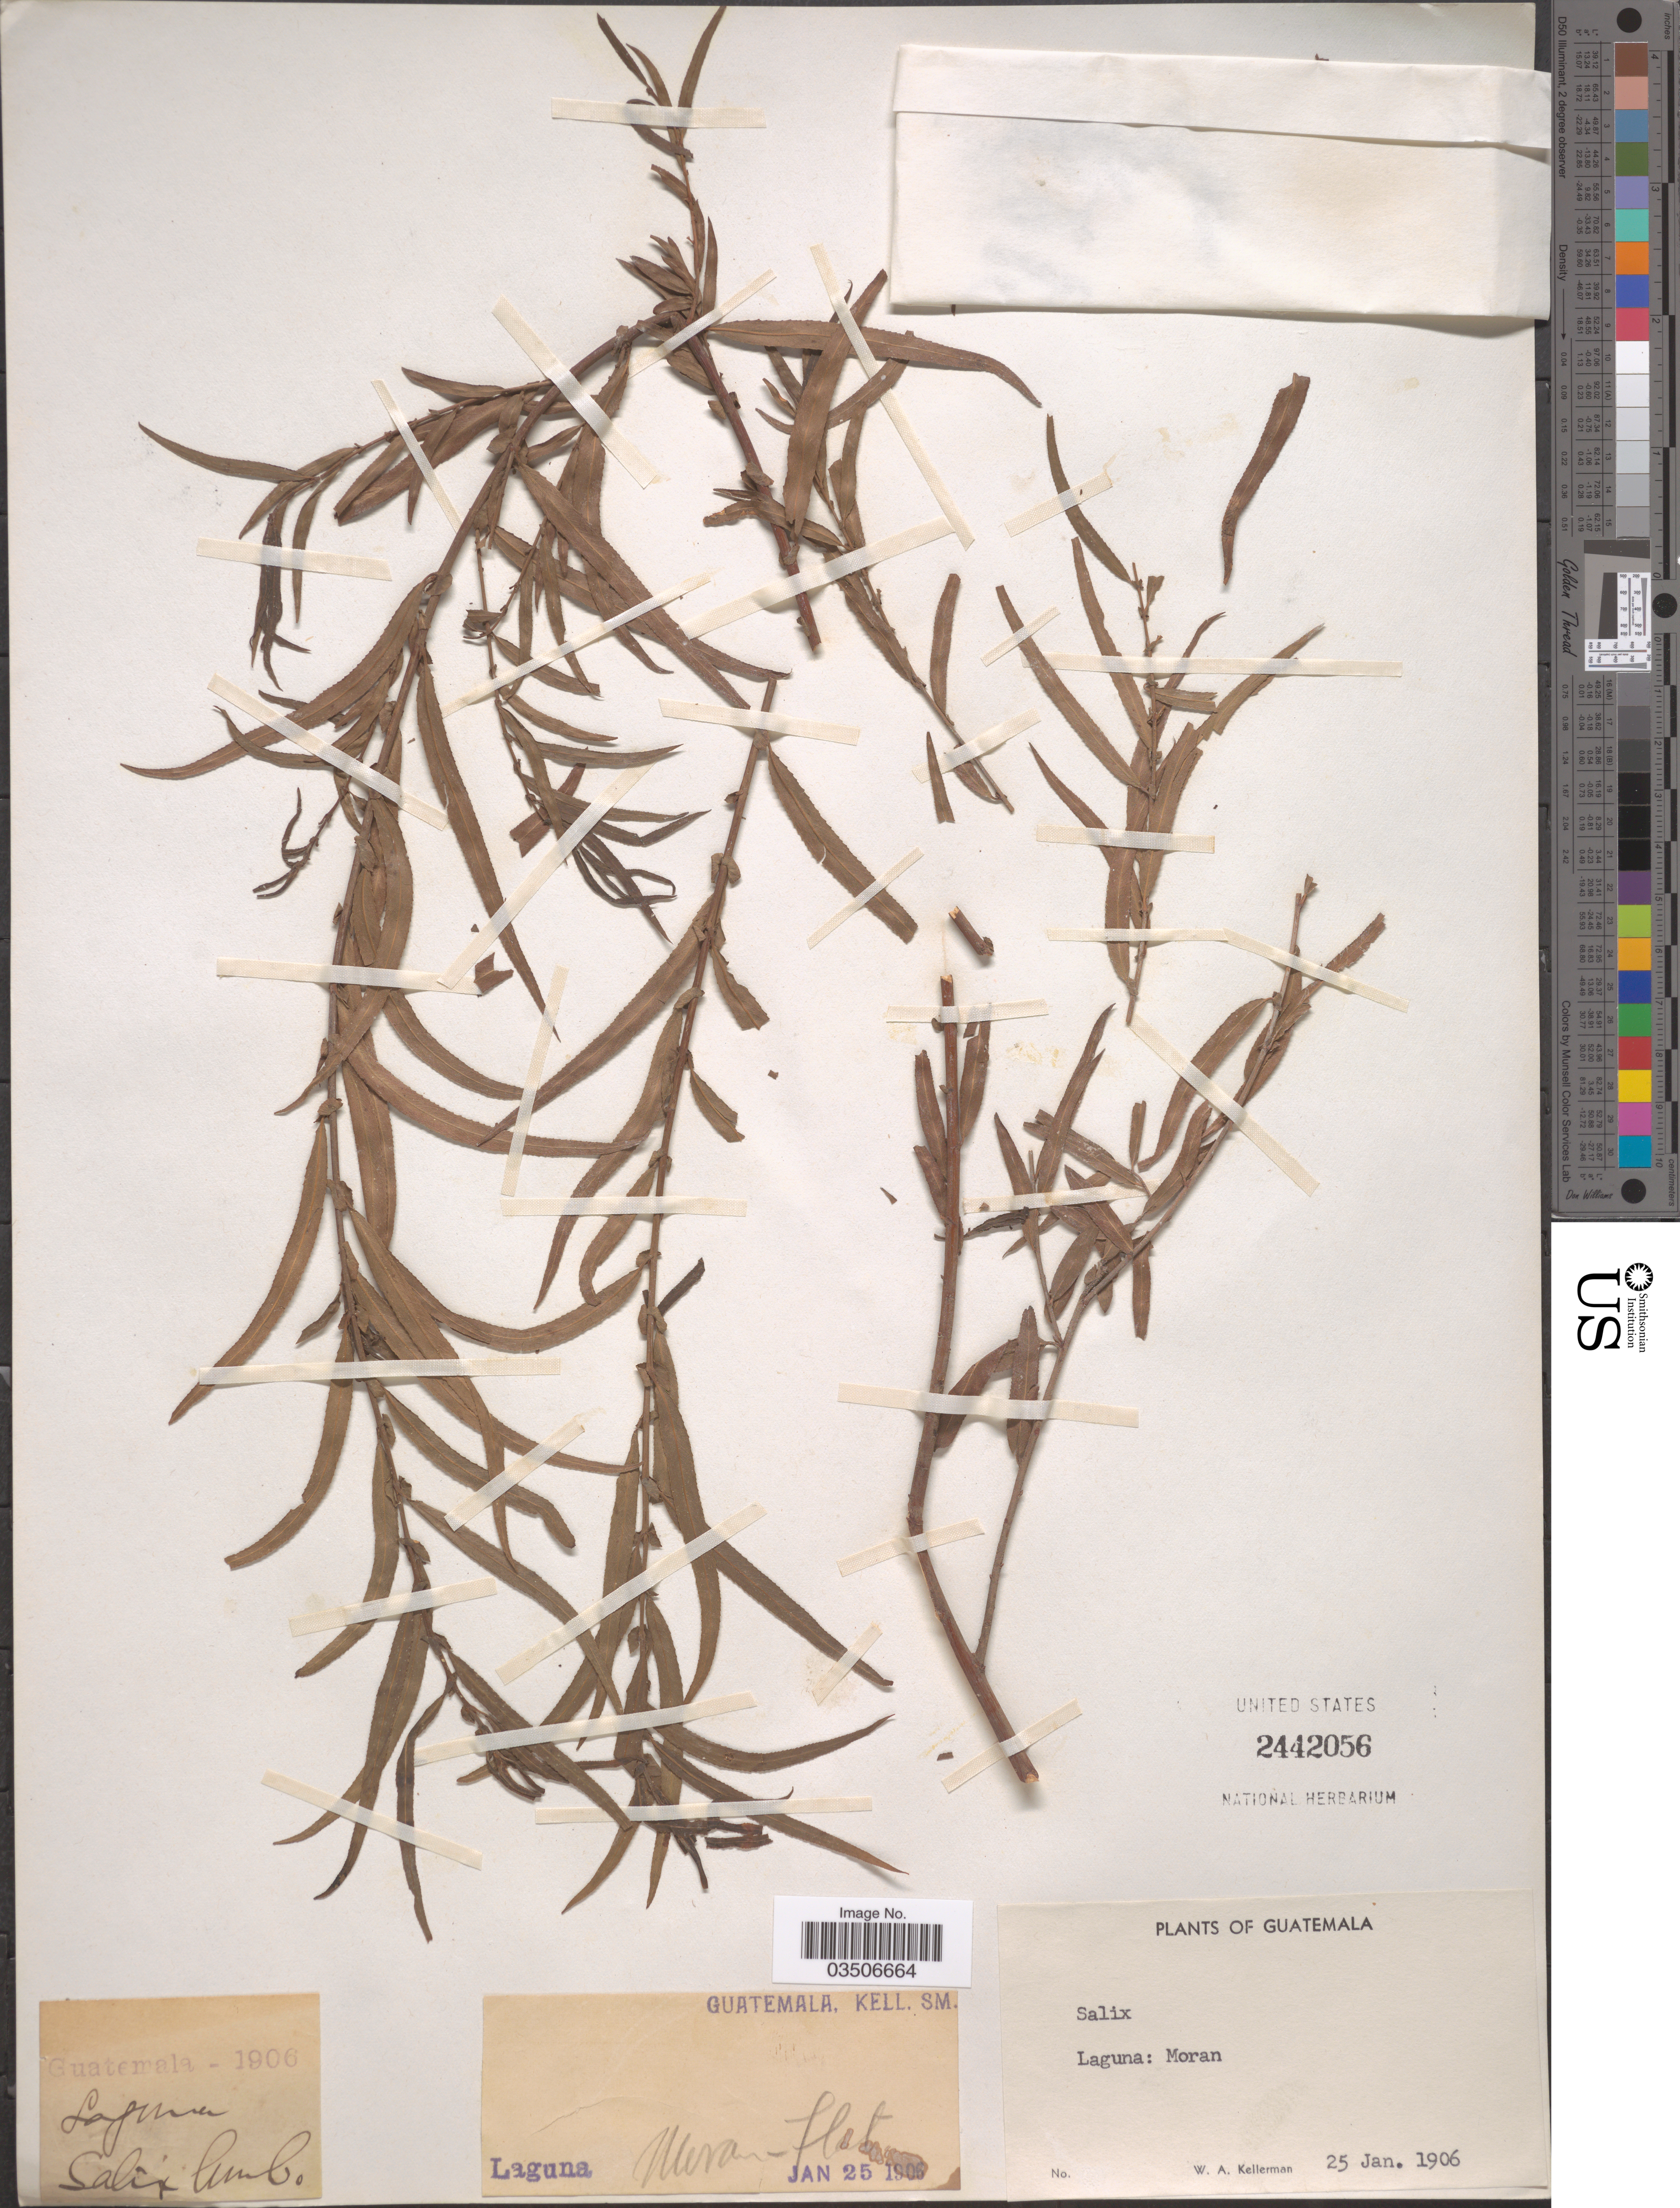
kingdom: Plantae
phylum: Tracheophyta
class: Magnoliopsida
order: Malpighiales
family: Salicaceae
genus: Salix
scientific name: Salix cordata x S. sericea Marshall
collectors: W. Kellerman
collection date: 1906-01-25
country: Guatemala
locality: Laguna: Moran-flat.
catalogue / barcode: US 2442056